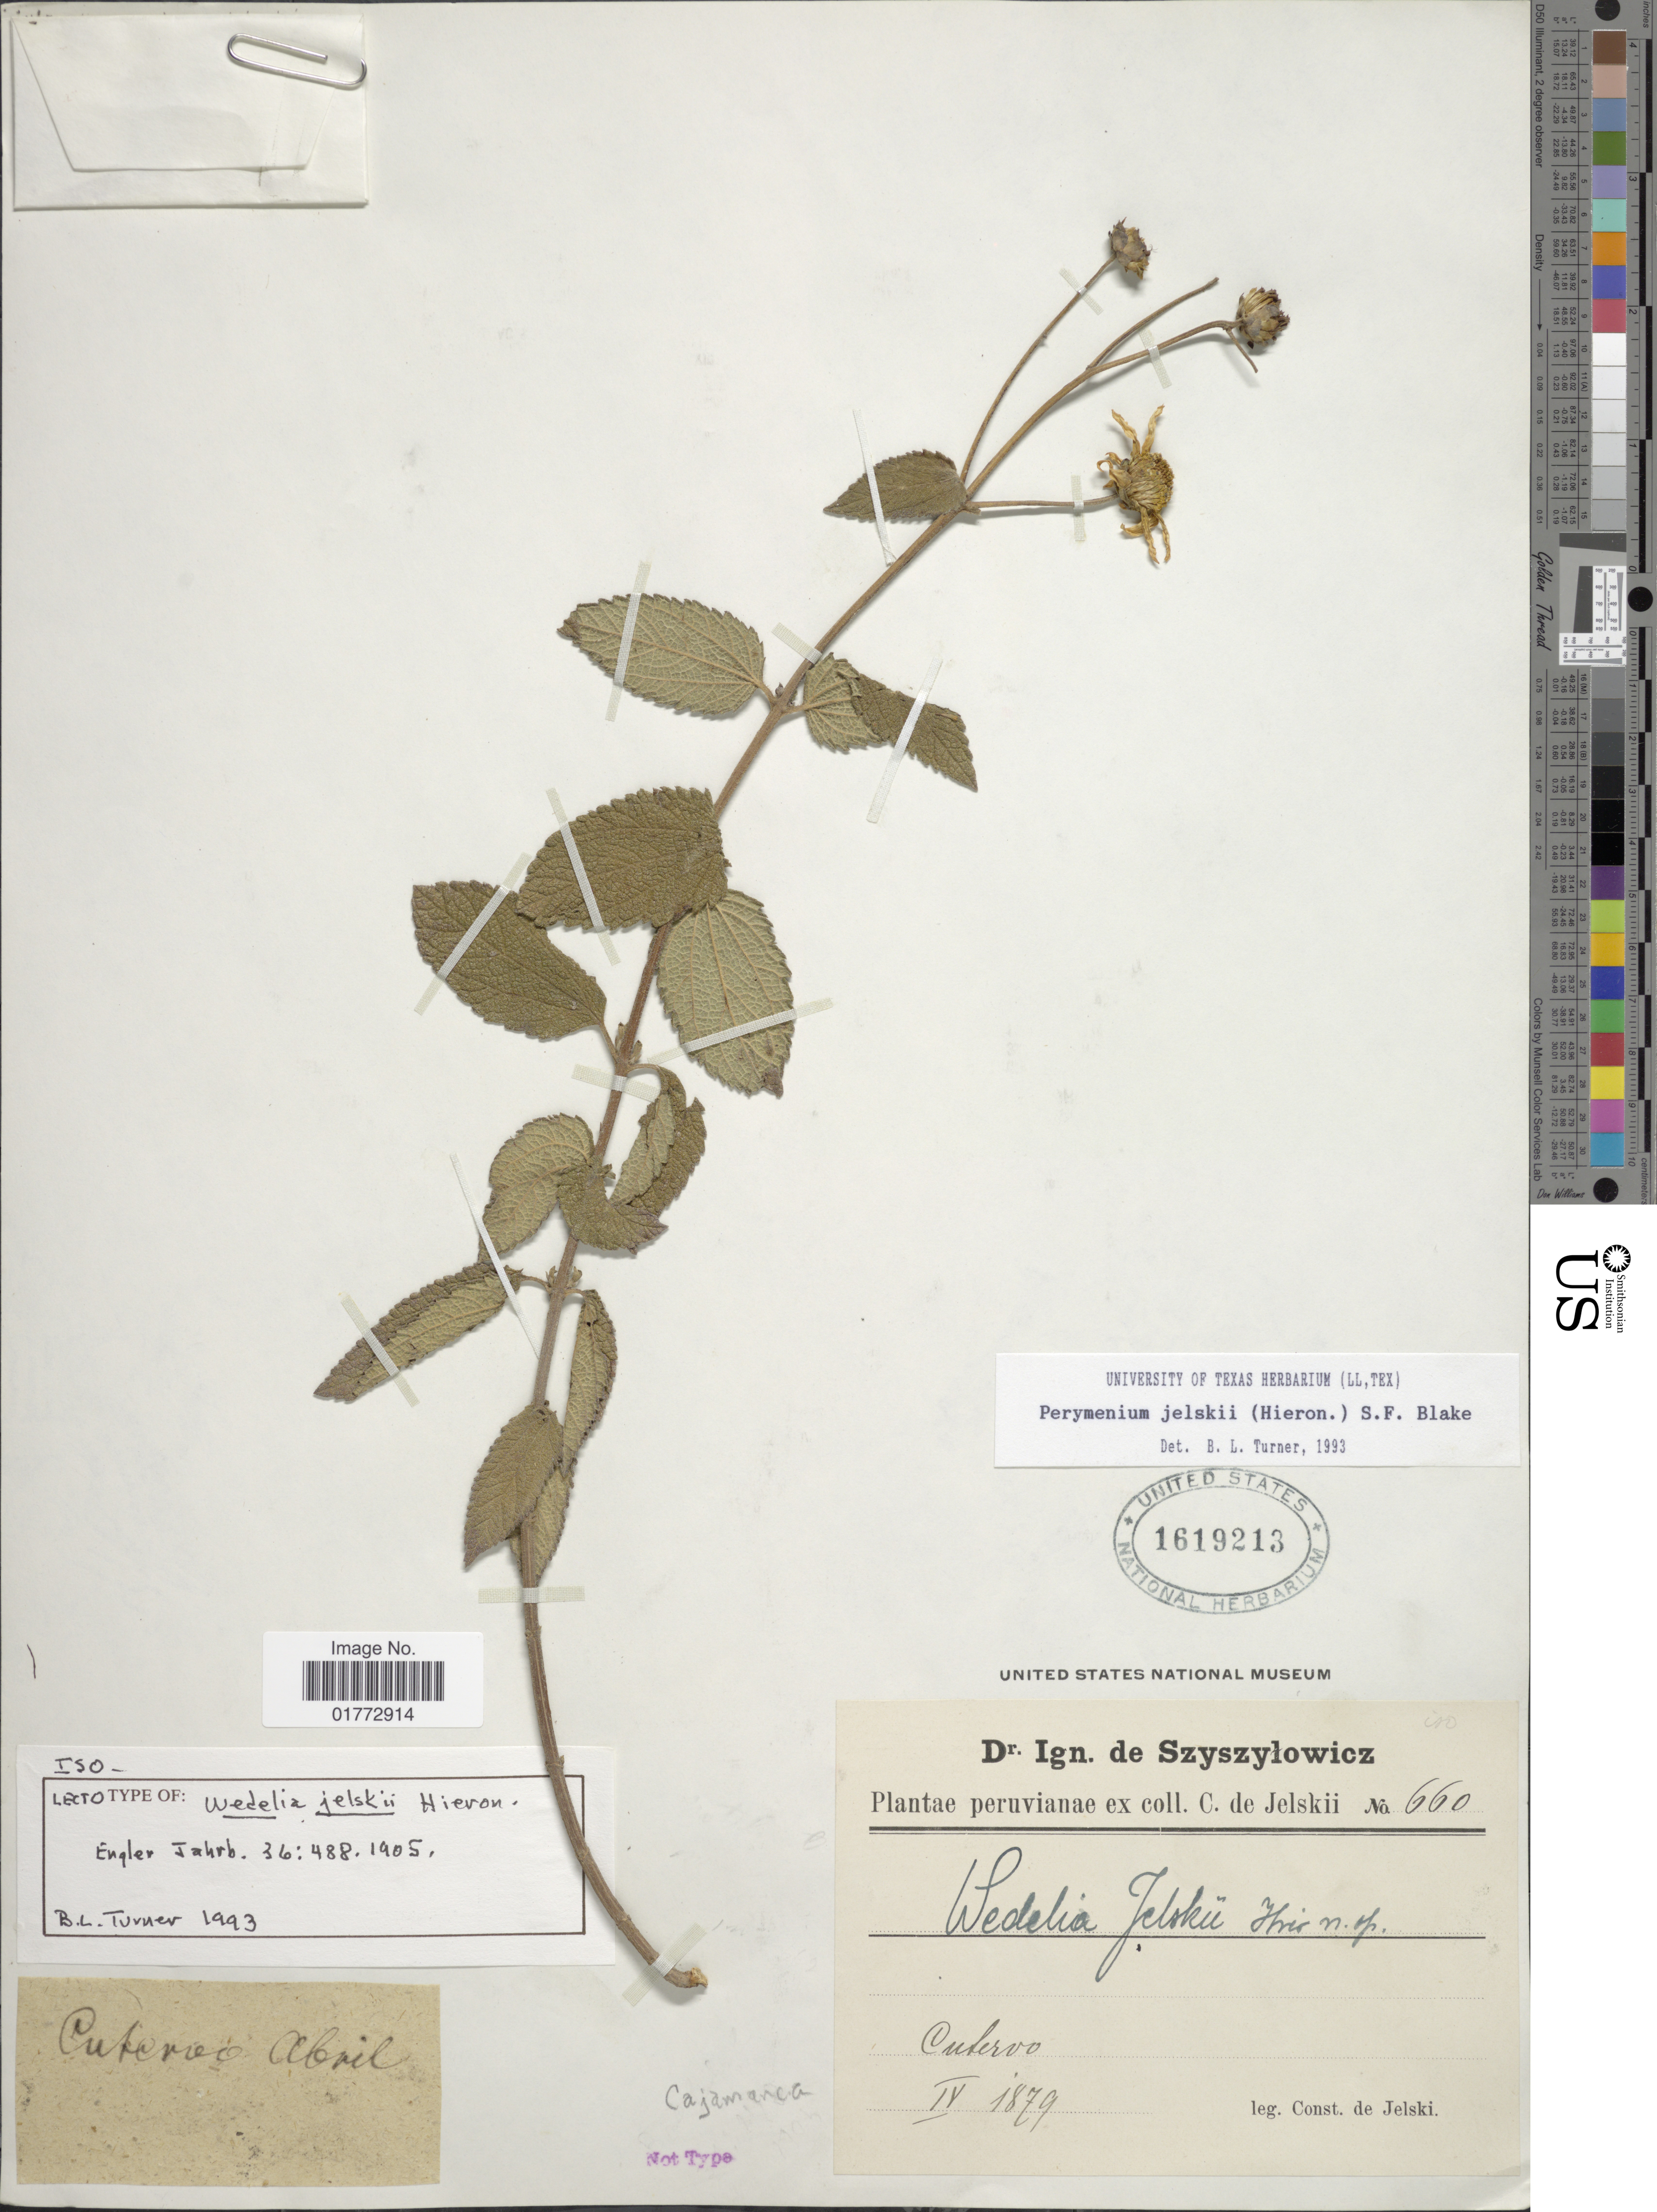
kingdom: Plantae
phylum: Tracheophyta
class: Magnoliopsida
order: Asterales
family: Asteraceae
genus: Perymenium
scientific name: Perymenium jelskii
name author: (Hieron.) S.F. Blake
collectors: C. de Jelski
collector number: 660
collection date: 1879-04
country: Peru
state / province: Cajamarca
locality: Cutervo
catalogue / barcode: US 1619213